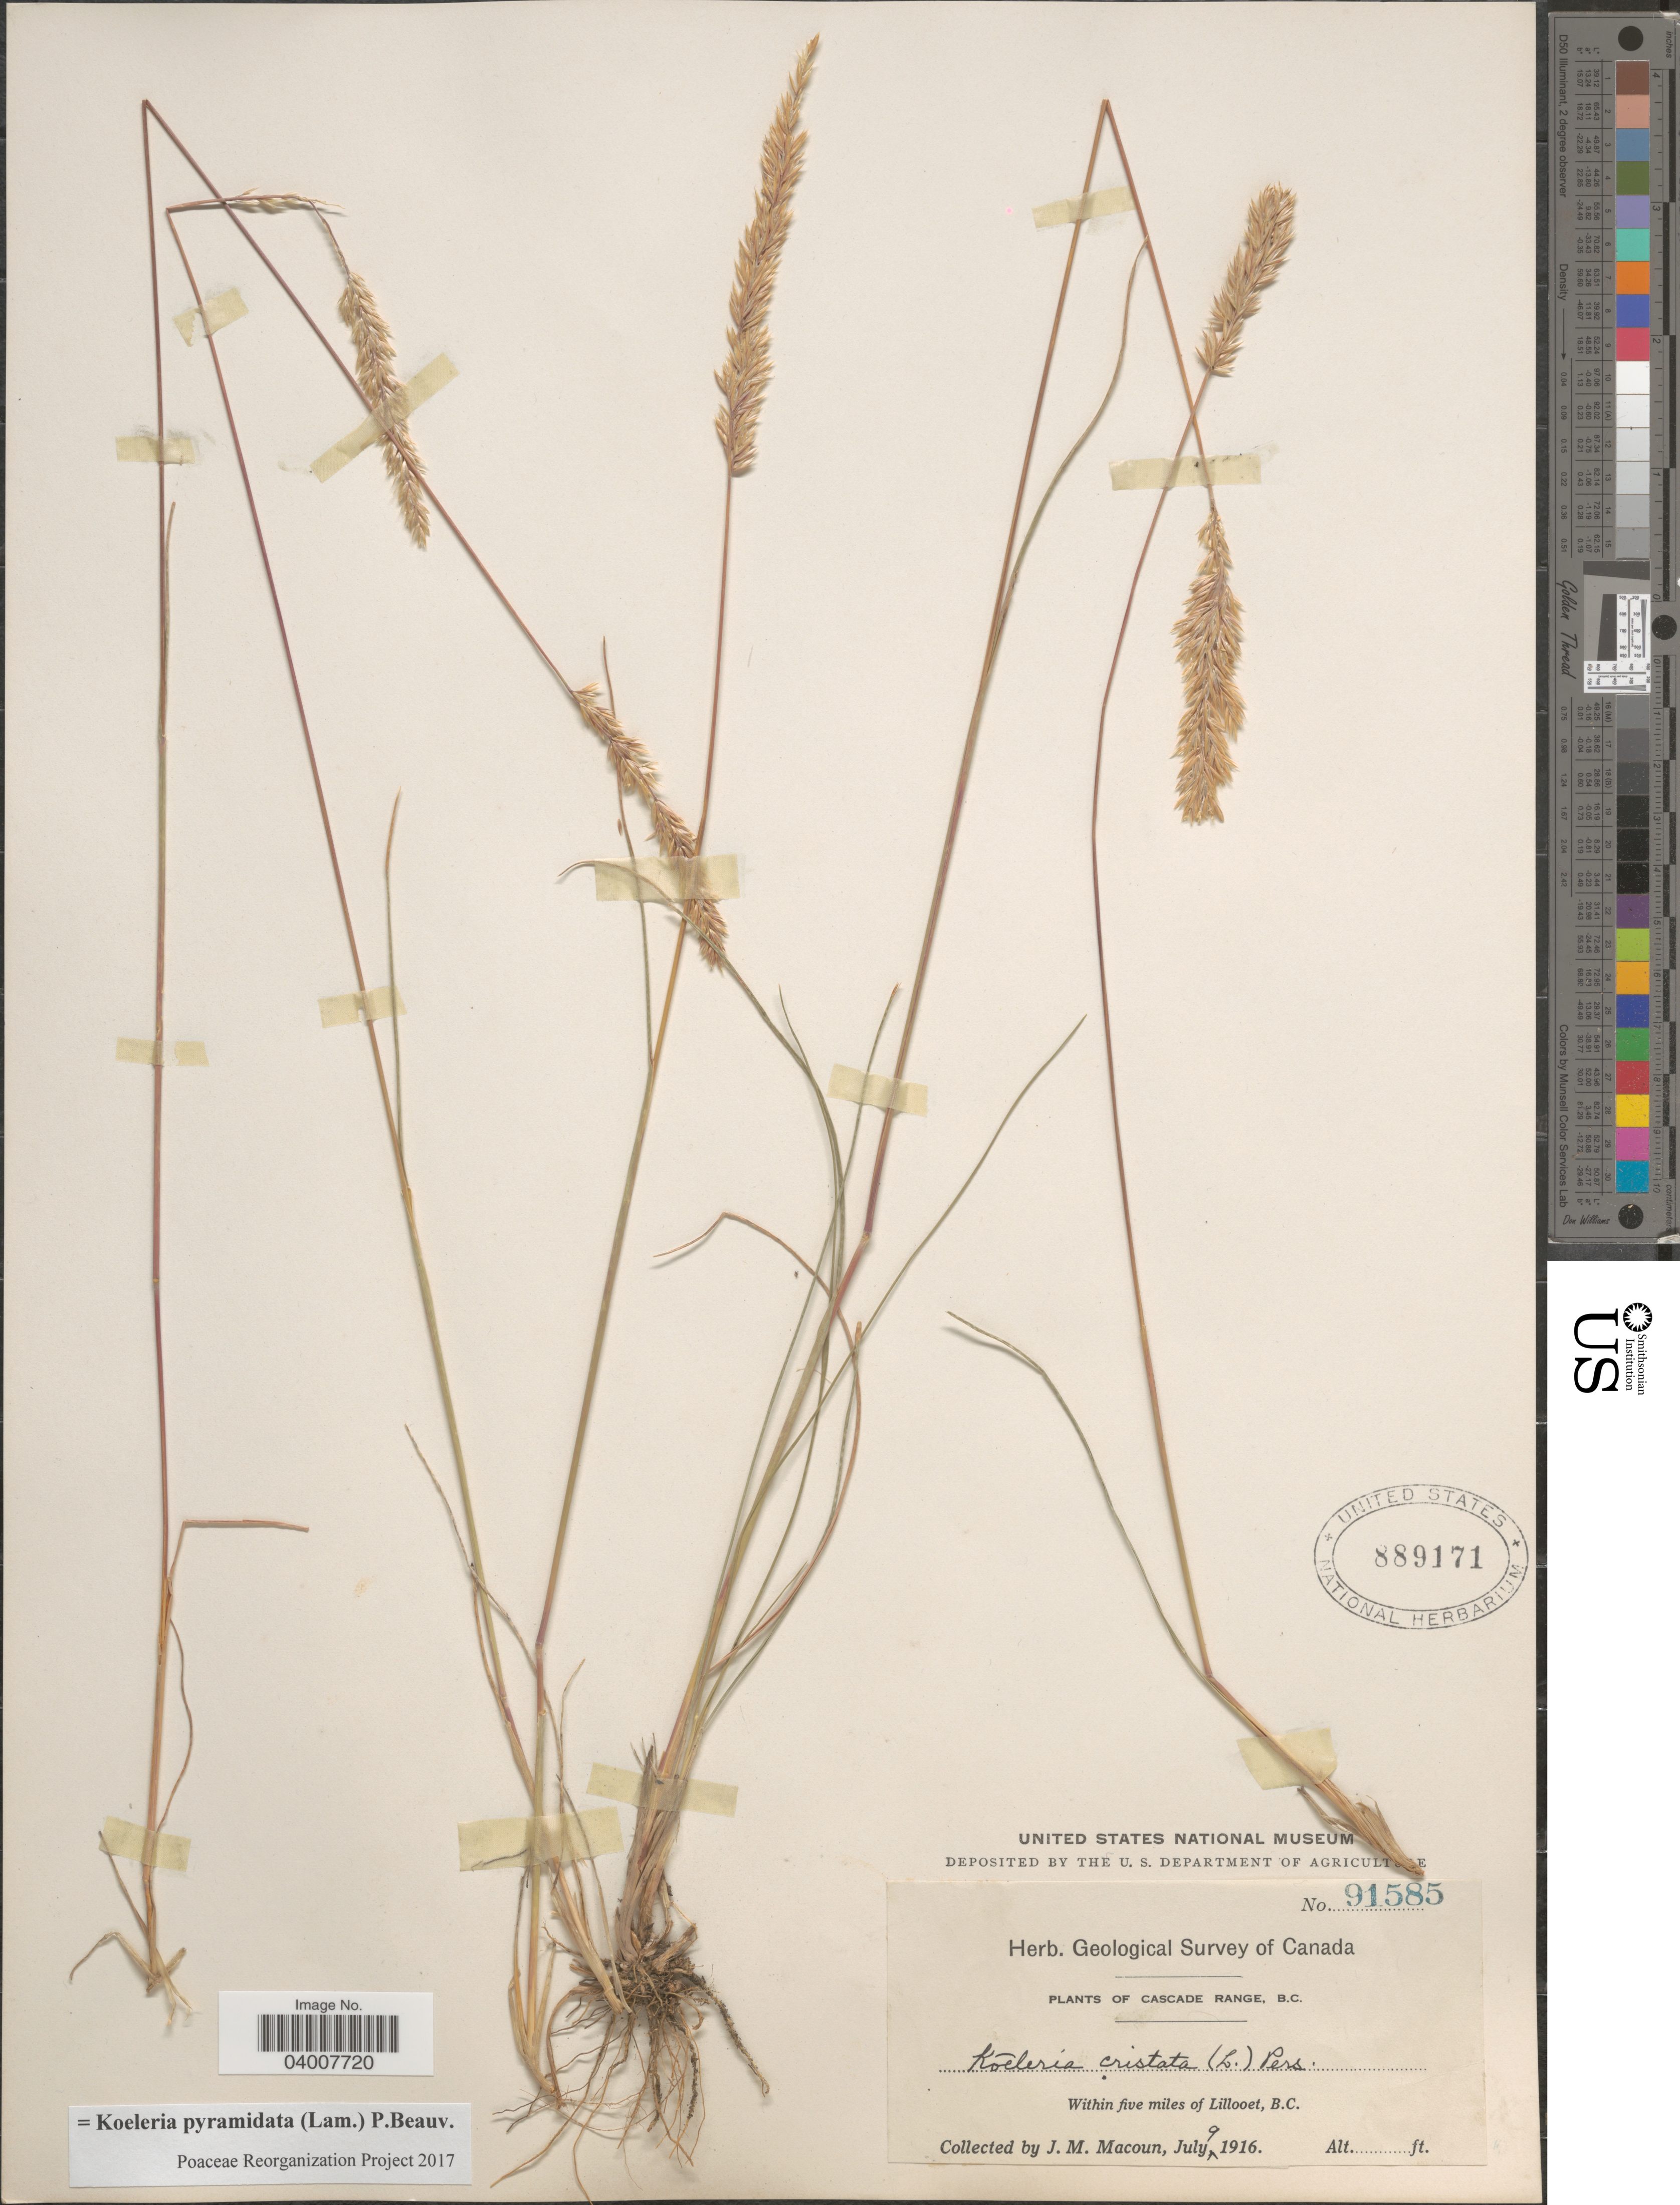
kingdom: Plantae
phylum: Tracheophyta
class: Liliopsida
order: Poales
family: Poaceae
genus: Koeleria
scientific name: Koeleria pyramidata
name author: (Lam.) P. Beauv.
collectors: J. M. Macoun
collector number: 91585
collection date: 1916-07-09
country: Canada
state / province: British Columbia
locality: Cascade Range, B.C. Within five miles of Lillooet, B.C.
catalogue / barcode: US 889171